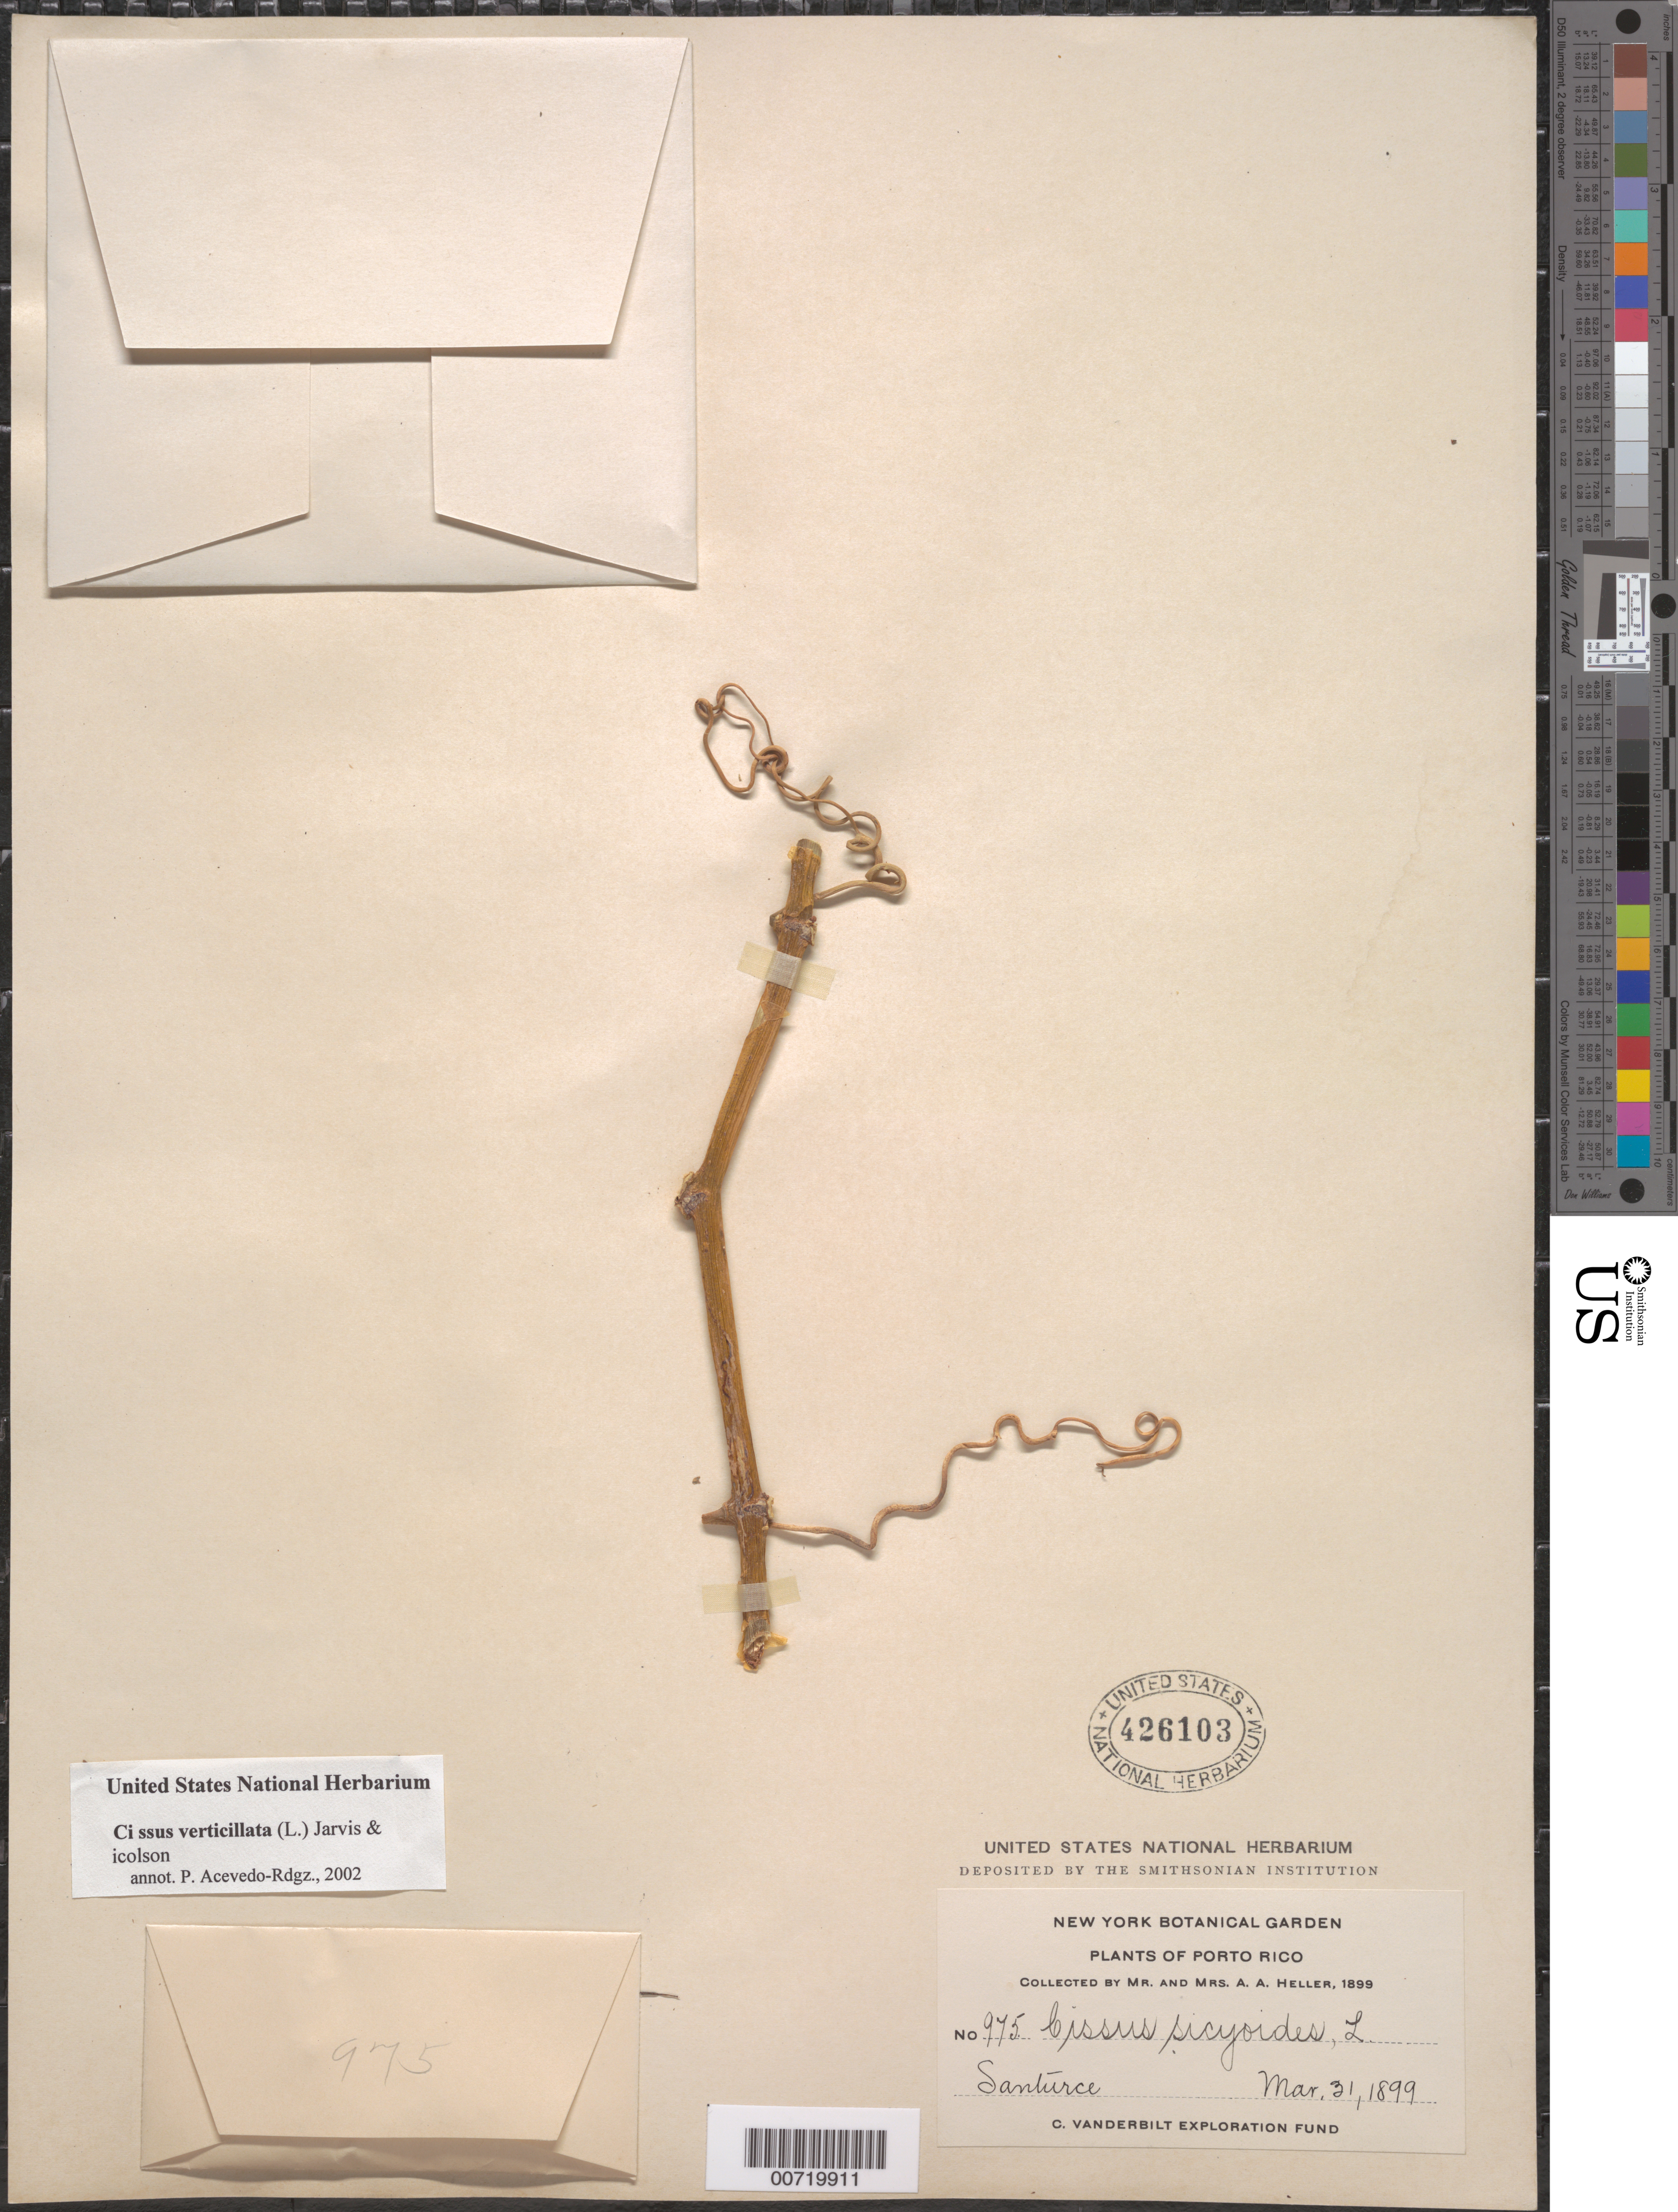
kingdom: Plantae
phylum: Tracheophyta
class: Magnoliopsida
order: Vitales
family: Vitaceae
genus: Cissus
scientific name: Cissus verticillata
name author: (L.) Nicolson & C.E. Jarvis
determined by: Acevedo-Rodríguez, P., (BOT), Smithsonian Institution - National Museum of Natural History (UNITED STATES)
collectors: A. A. Heller & E. G. Heller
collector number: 975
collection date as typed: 31 Mar 1899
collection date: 1899-03-31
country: Puerto Rico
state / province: San Juan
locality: Santurce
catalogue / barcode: US 426103